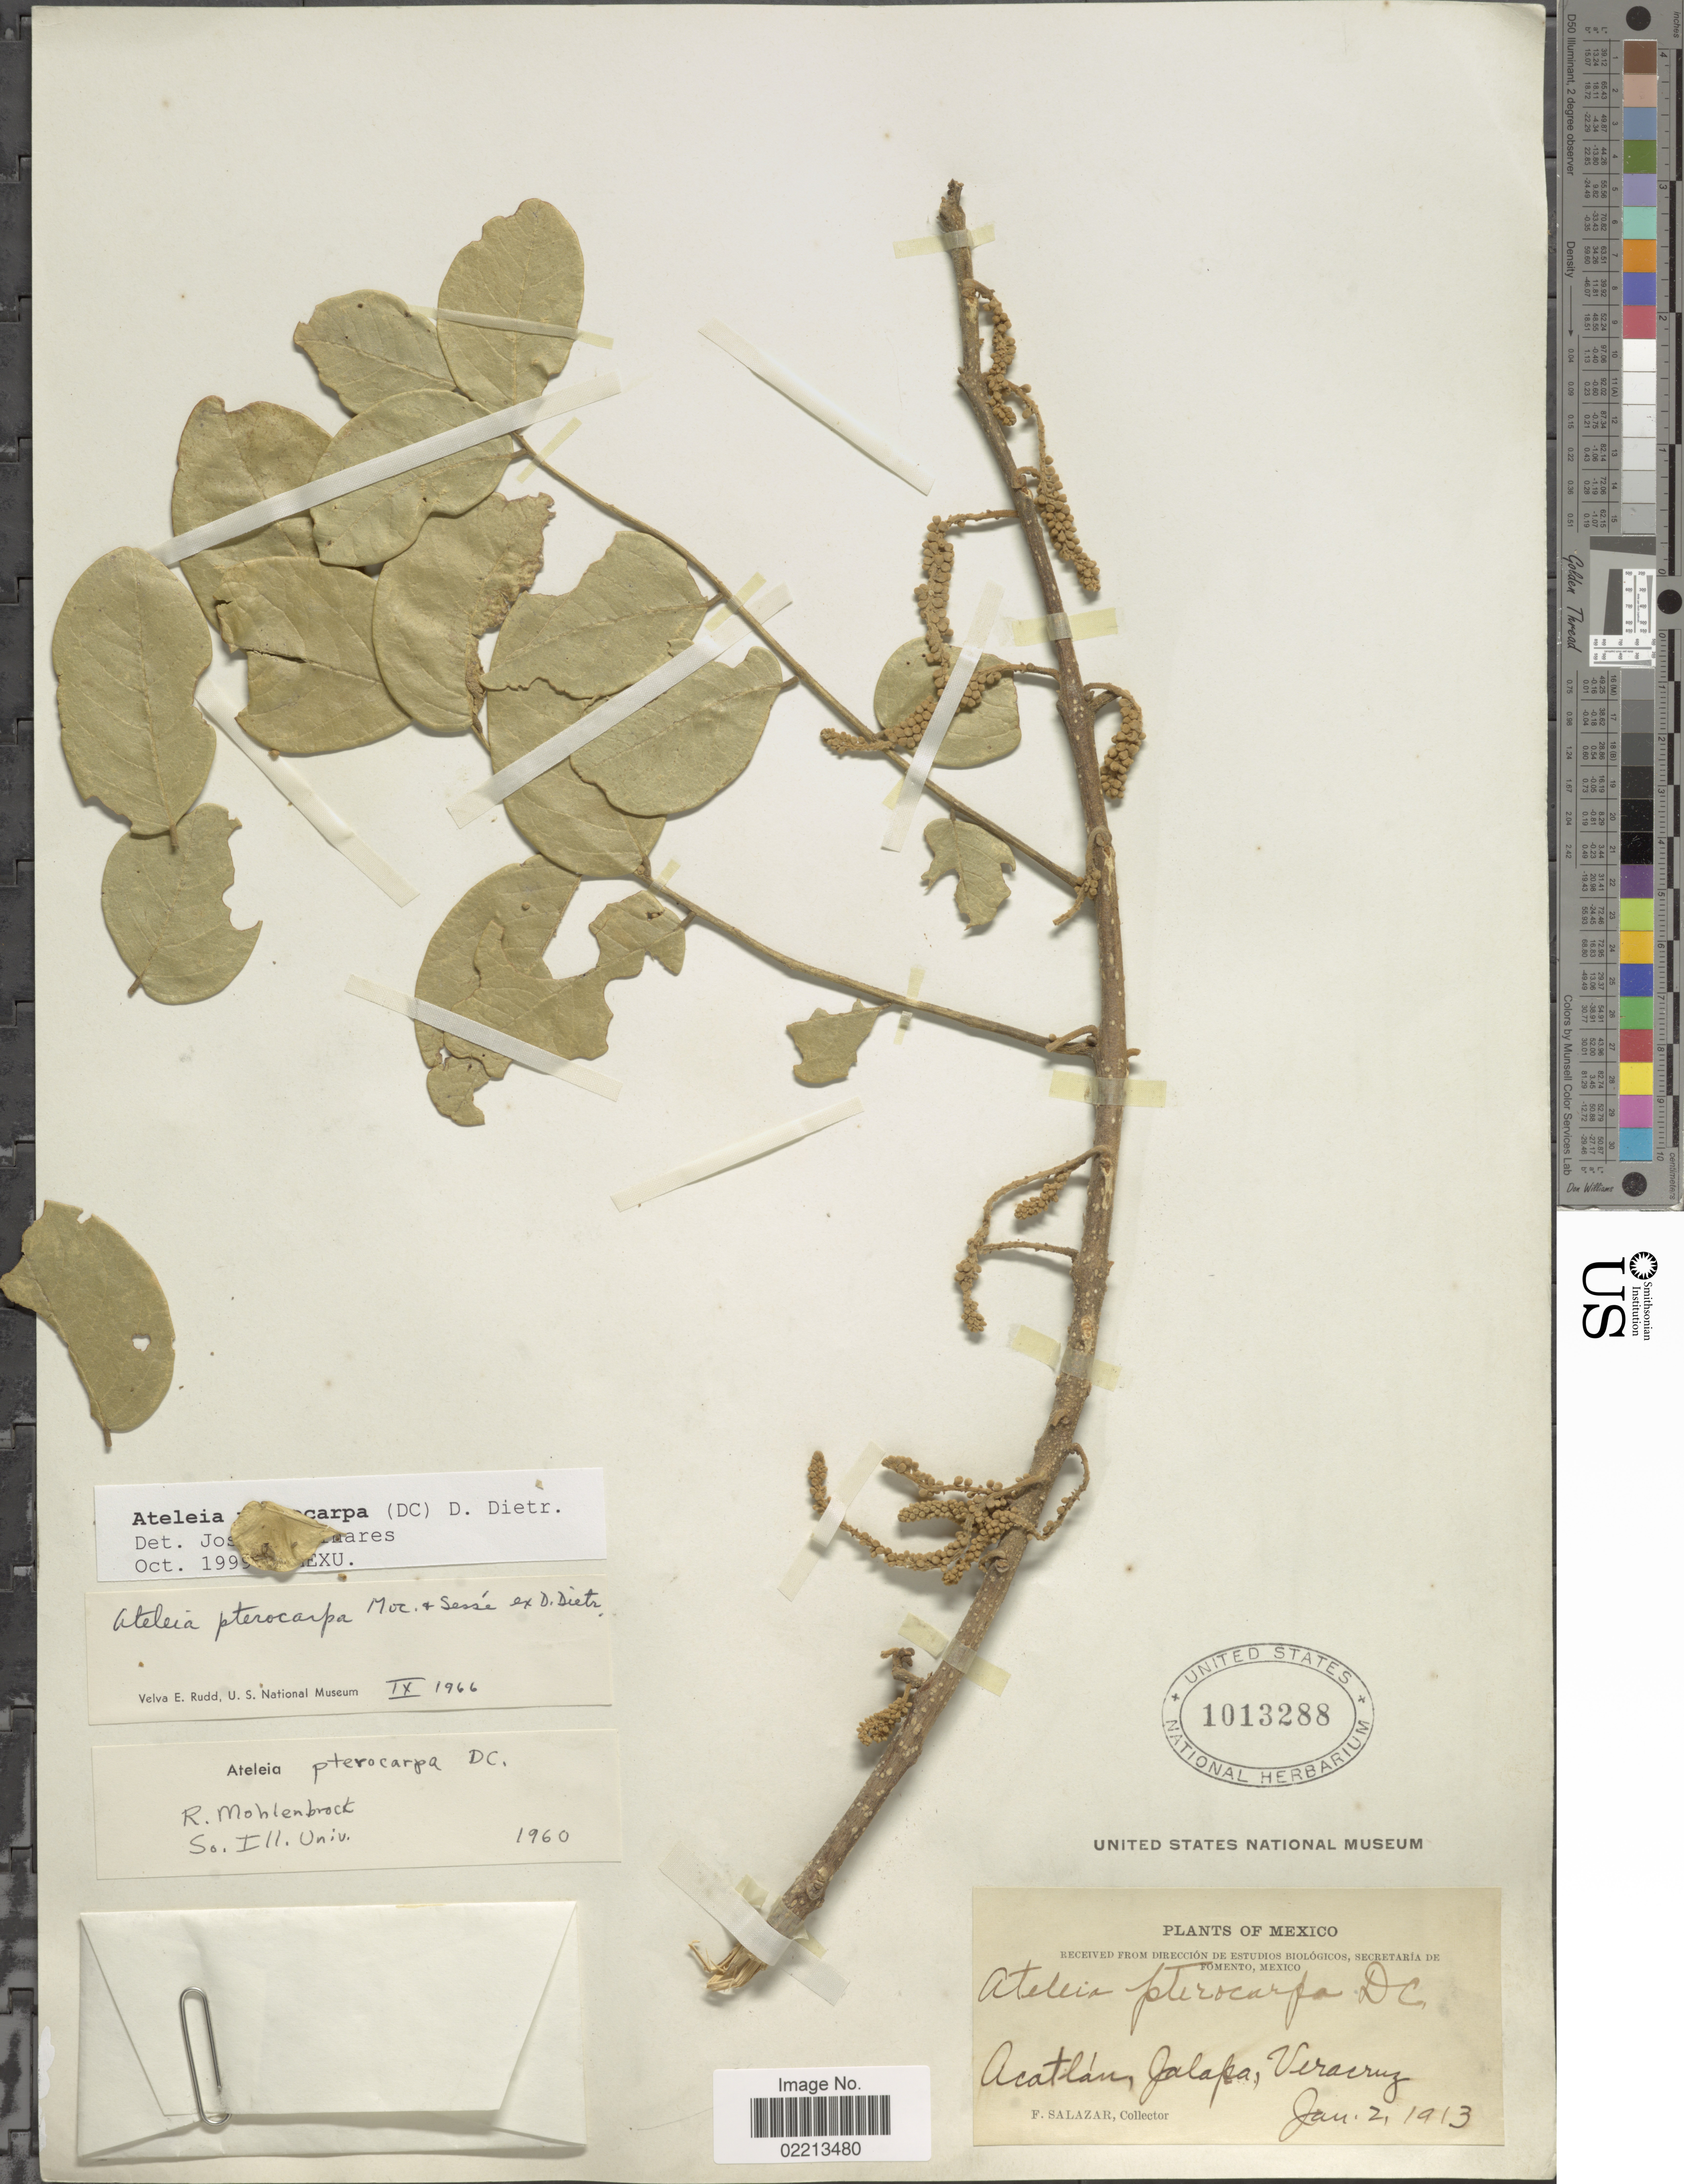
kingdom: Plantae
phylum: Tracheophyta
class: Magnoliopsida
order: Fabales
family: Fabaceae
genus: Ateleia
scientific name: Ateleia pterocarpa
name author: Moc. & Sessé ex D. Dietr.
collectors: F. Salazar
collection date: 1913-06-02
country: Mexico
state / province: Veracruz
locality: Acatlan, Jalapa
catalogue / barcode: US 1013288